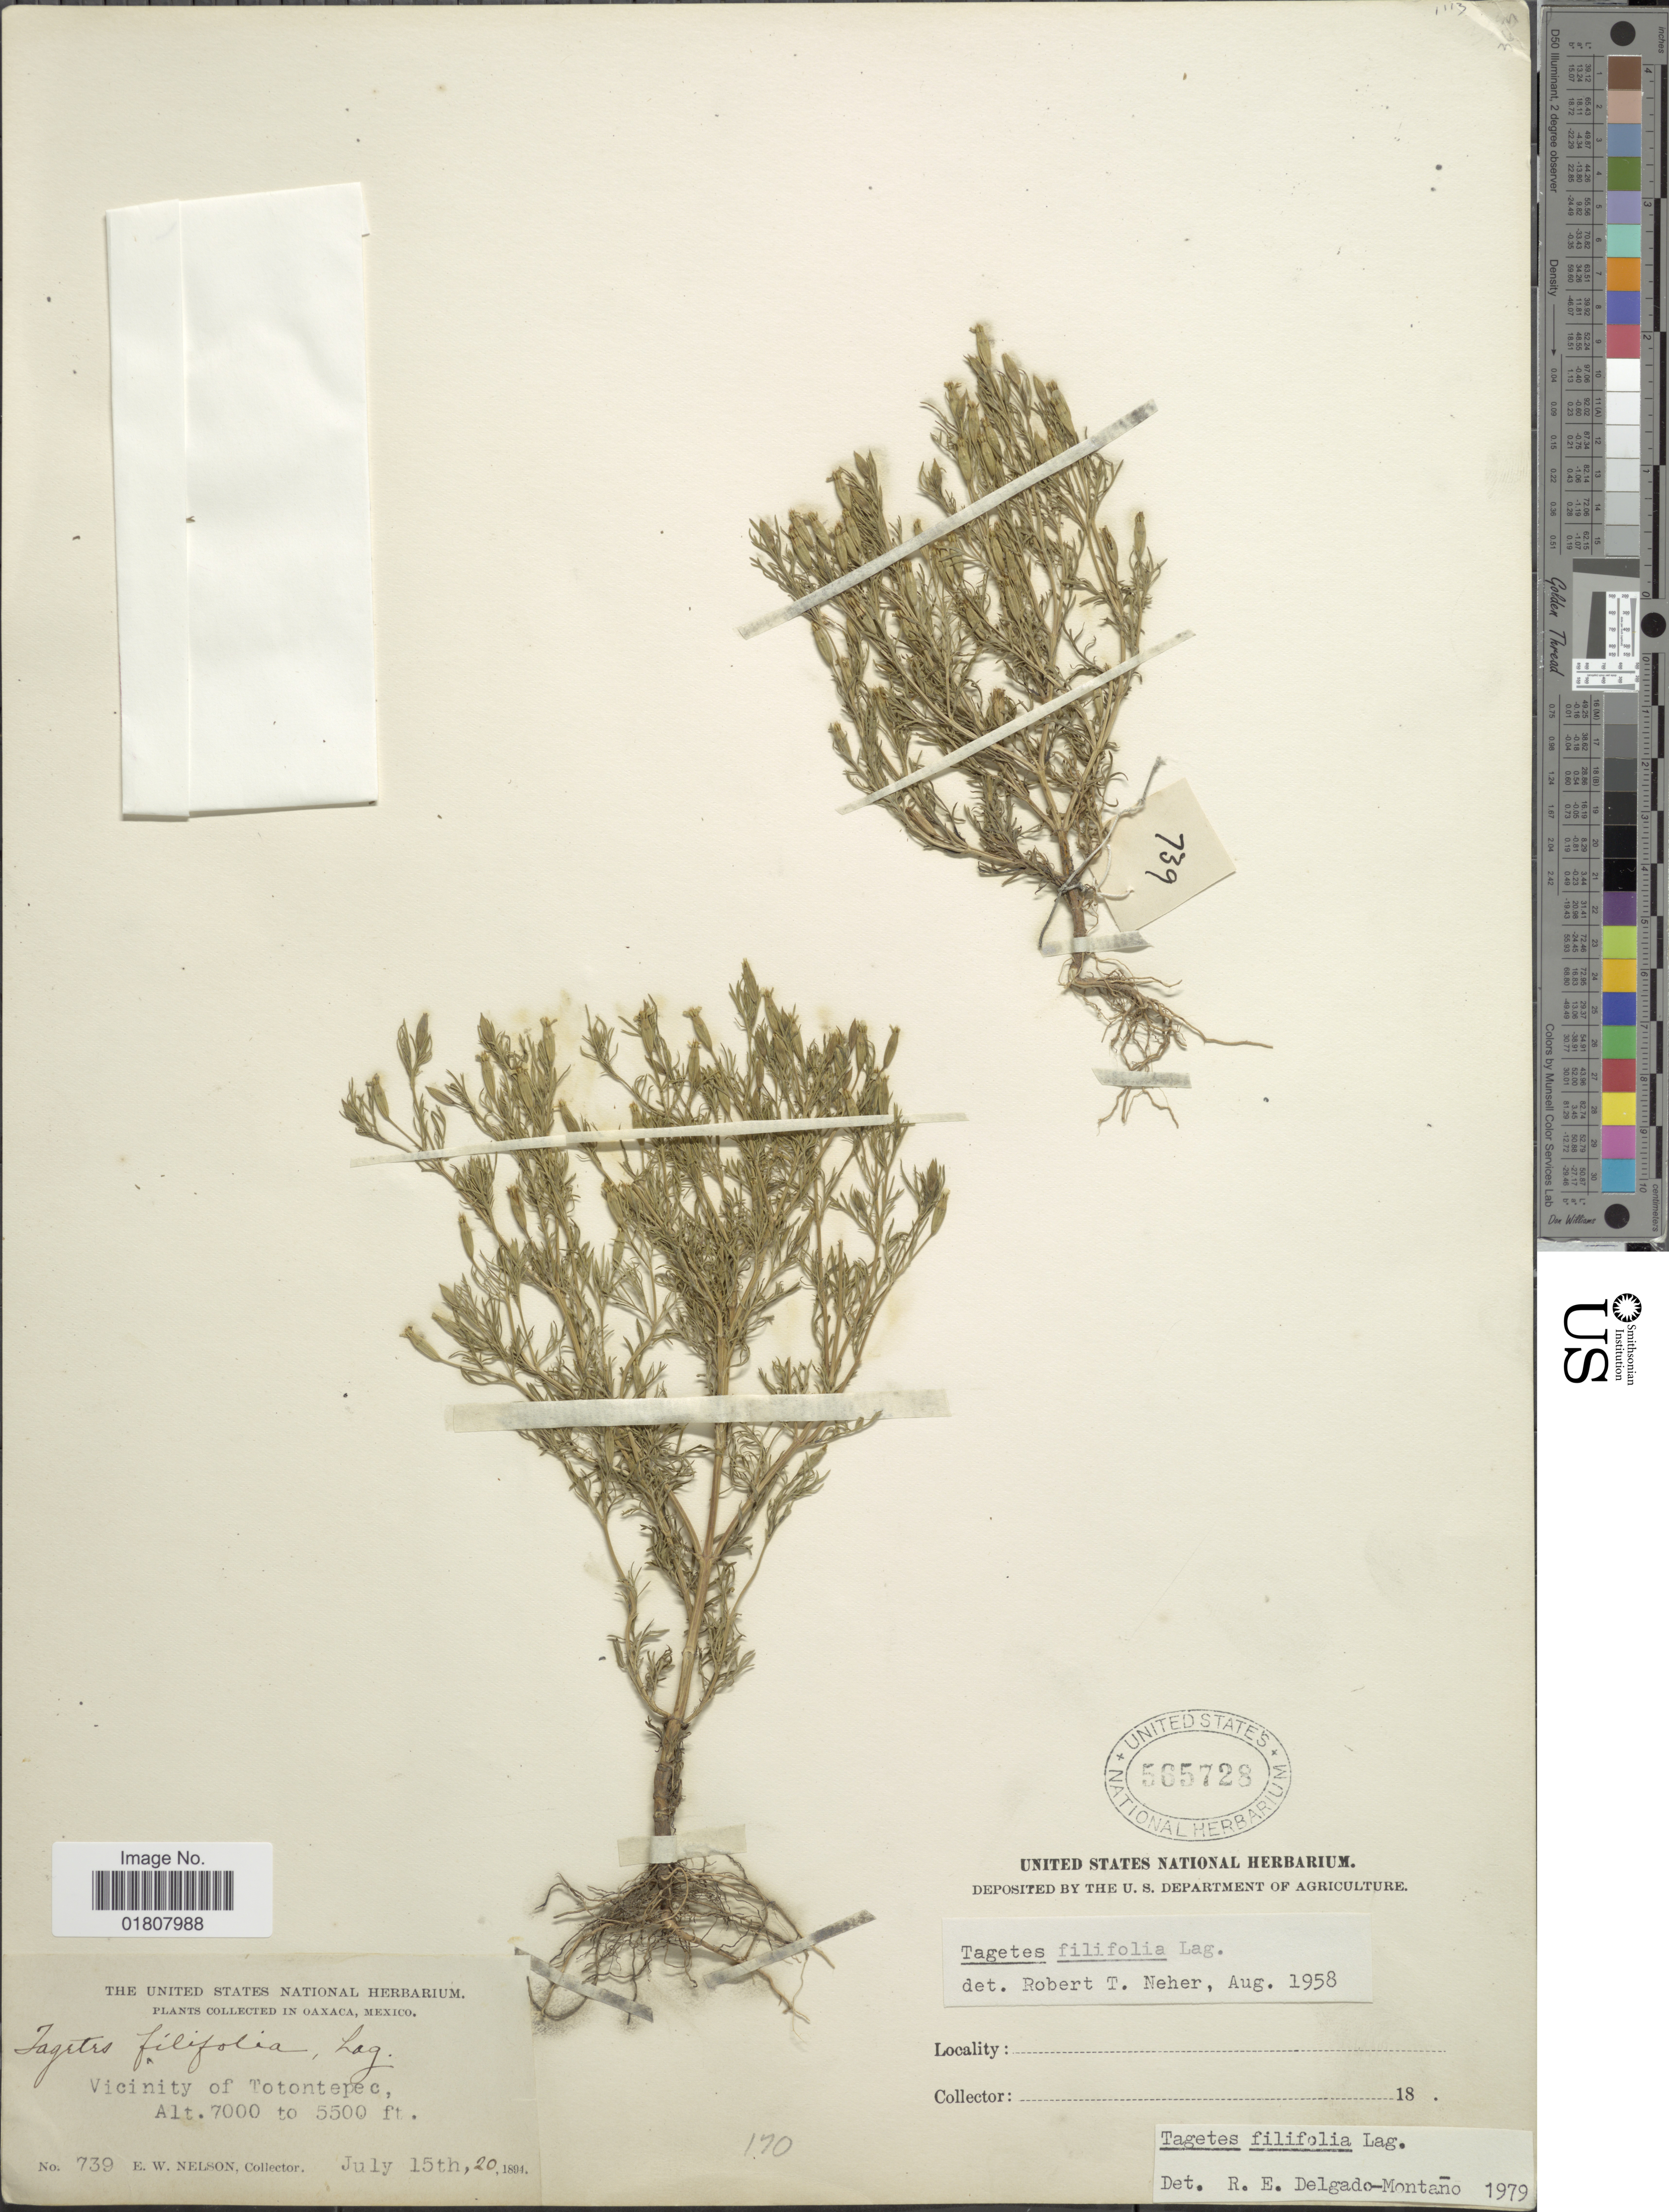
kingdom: Plantae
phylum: Tracheophyta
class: Magnoliopsida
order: Asterales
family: Asteraceae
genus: Tagetes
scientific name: Tagetes filifolia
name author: Lag.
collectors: E. W. Nelson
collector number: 739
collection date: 1894-07-15/1894-07-20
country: Mexico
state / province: Oaxaca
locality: Vicinity of Totontepec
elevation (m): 1676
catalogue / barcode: US 565728